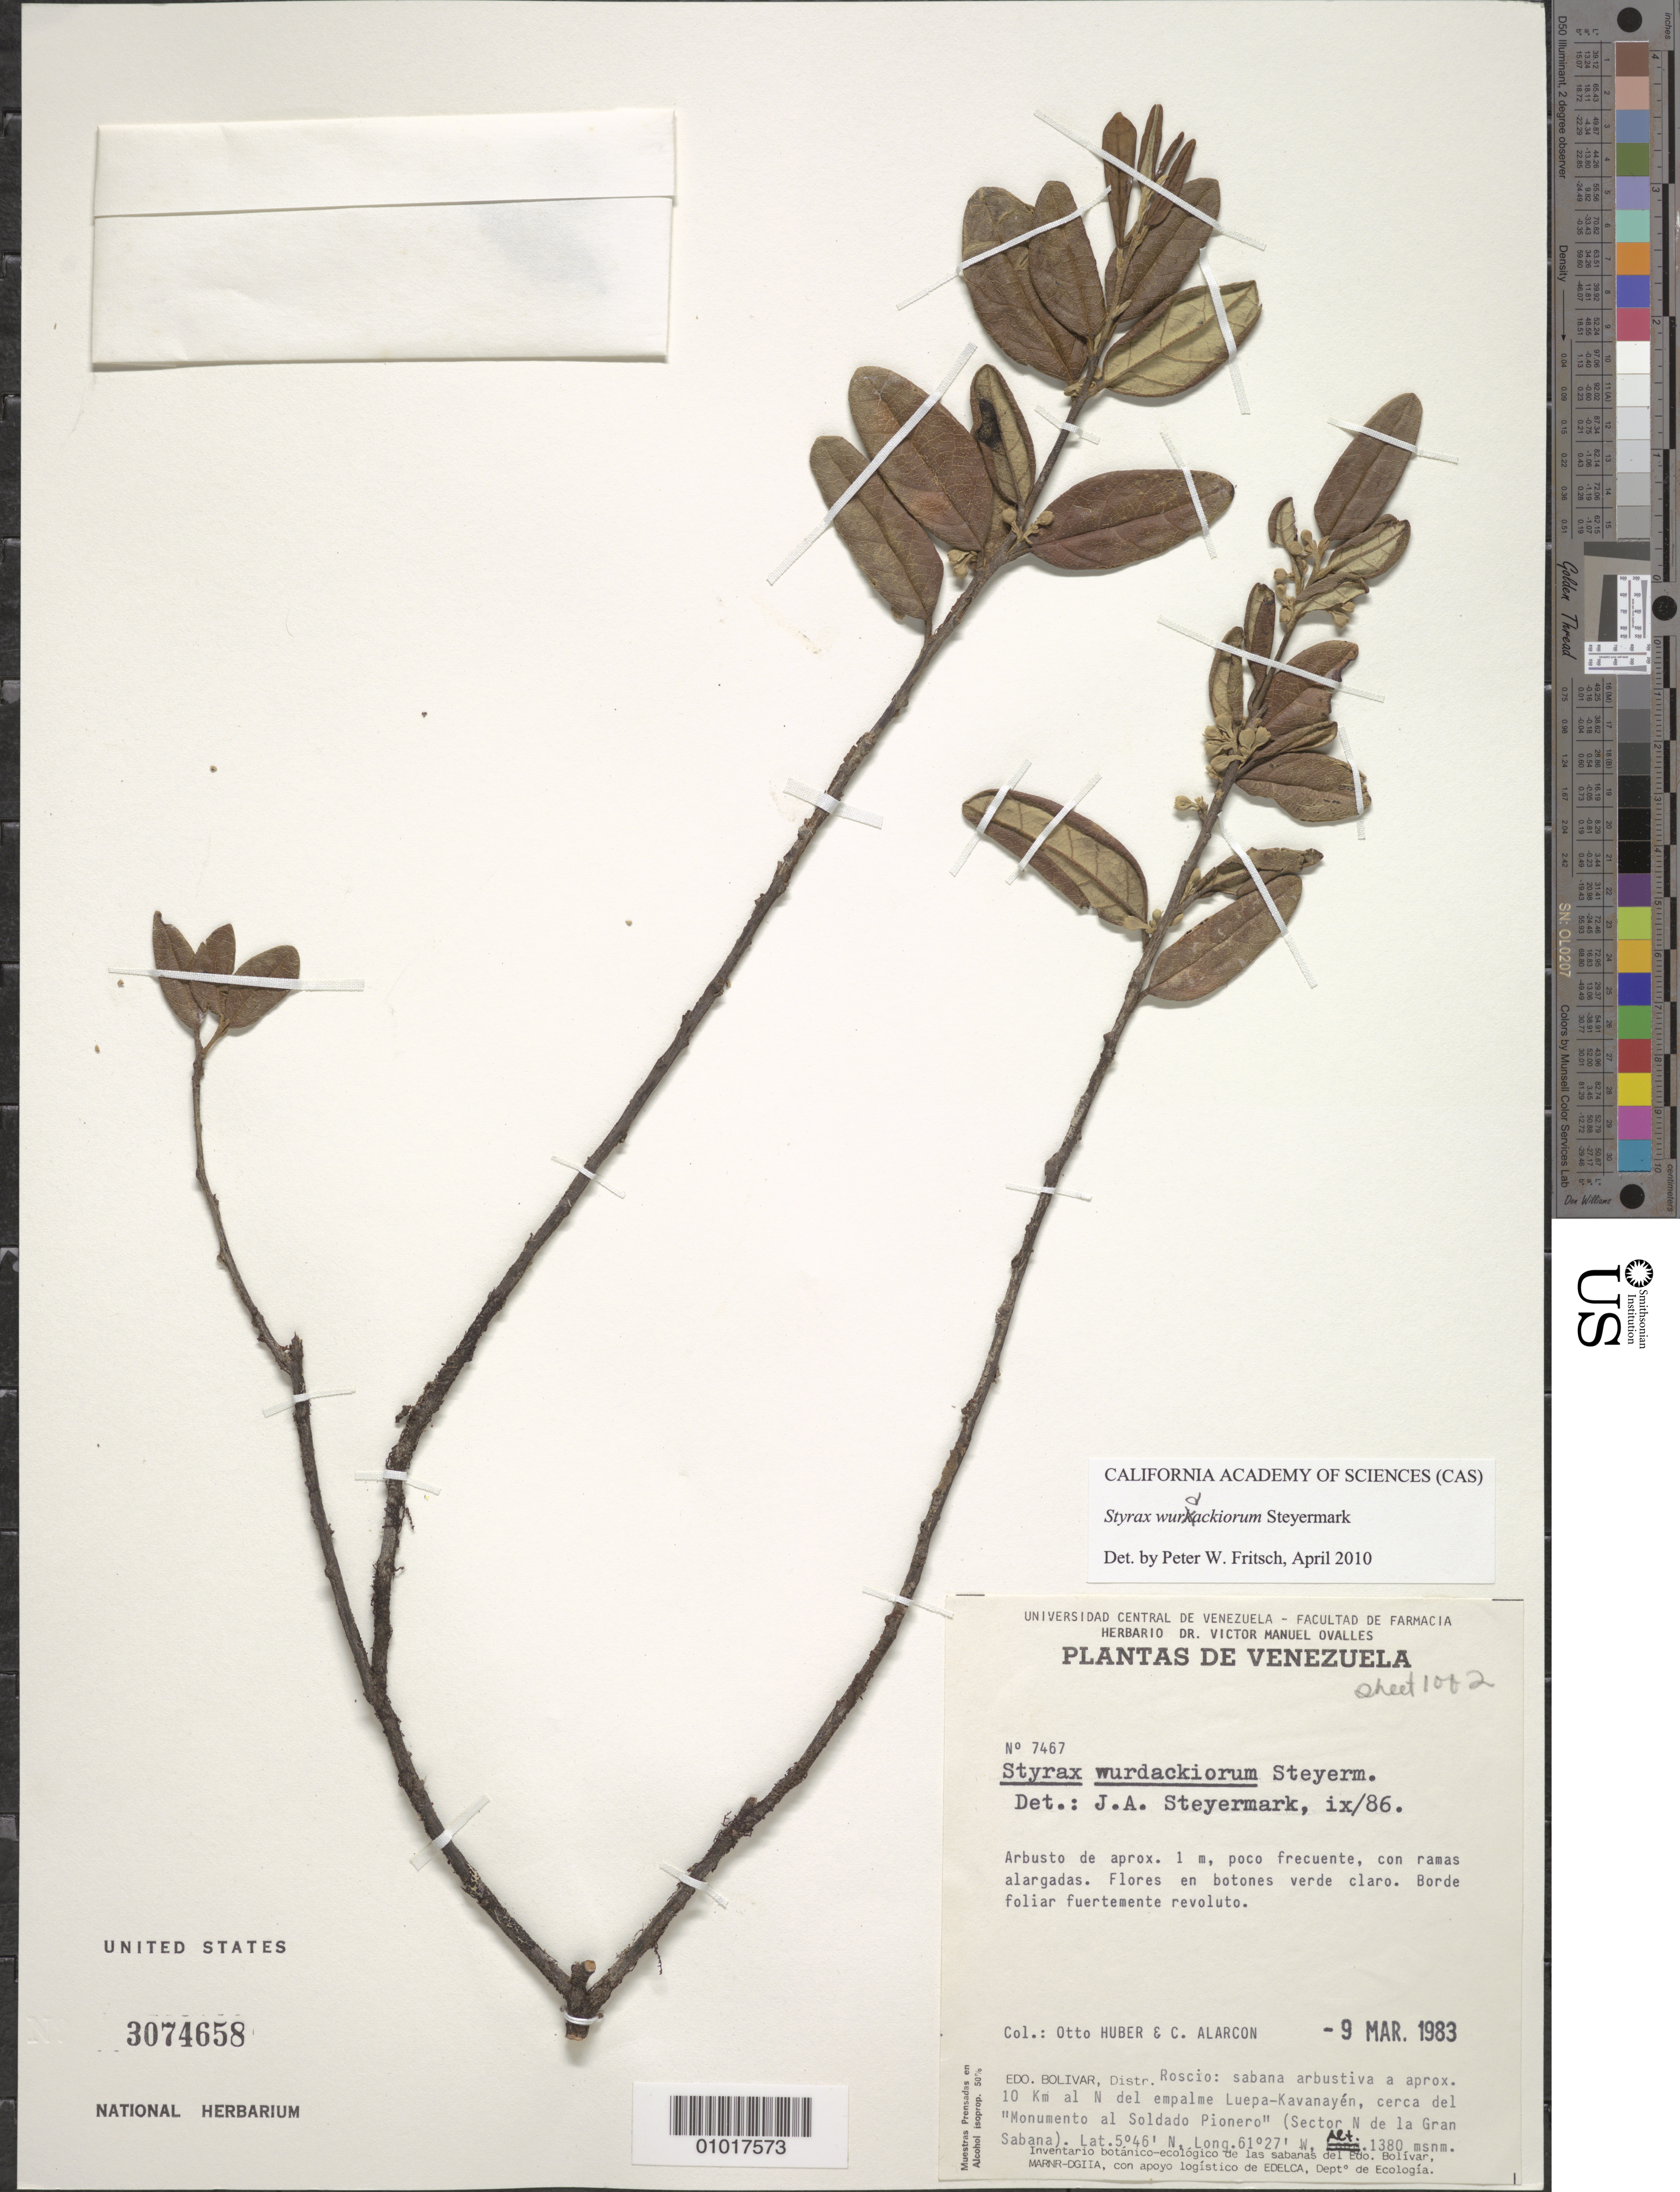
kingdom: Plantae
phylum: Tracheophyta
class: Magnoliopsida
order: Ericales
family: Styracaceae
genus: Styrax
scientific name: Styrax wurdackiorum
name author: Steyerm.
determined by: Fritsch, Peter W.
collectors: O. Huber & C. Alarcon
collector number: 7467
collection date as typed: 9-Mar-83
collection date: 1983-03-09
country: Venezuela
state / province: Bolívar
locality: Roscio: sabana arbustiva a aprox. 10 km al N del empalme Luepa-Kavanayén, cerca del "Monumento al Soldado Pionero" (Sector N de la Gran Sabana).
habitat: Sabana arbustiva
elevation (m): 1380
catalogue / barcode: US 3074658